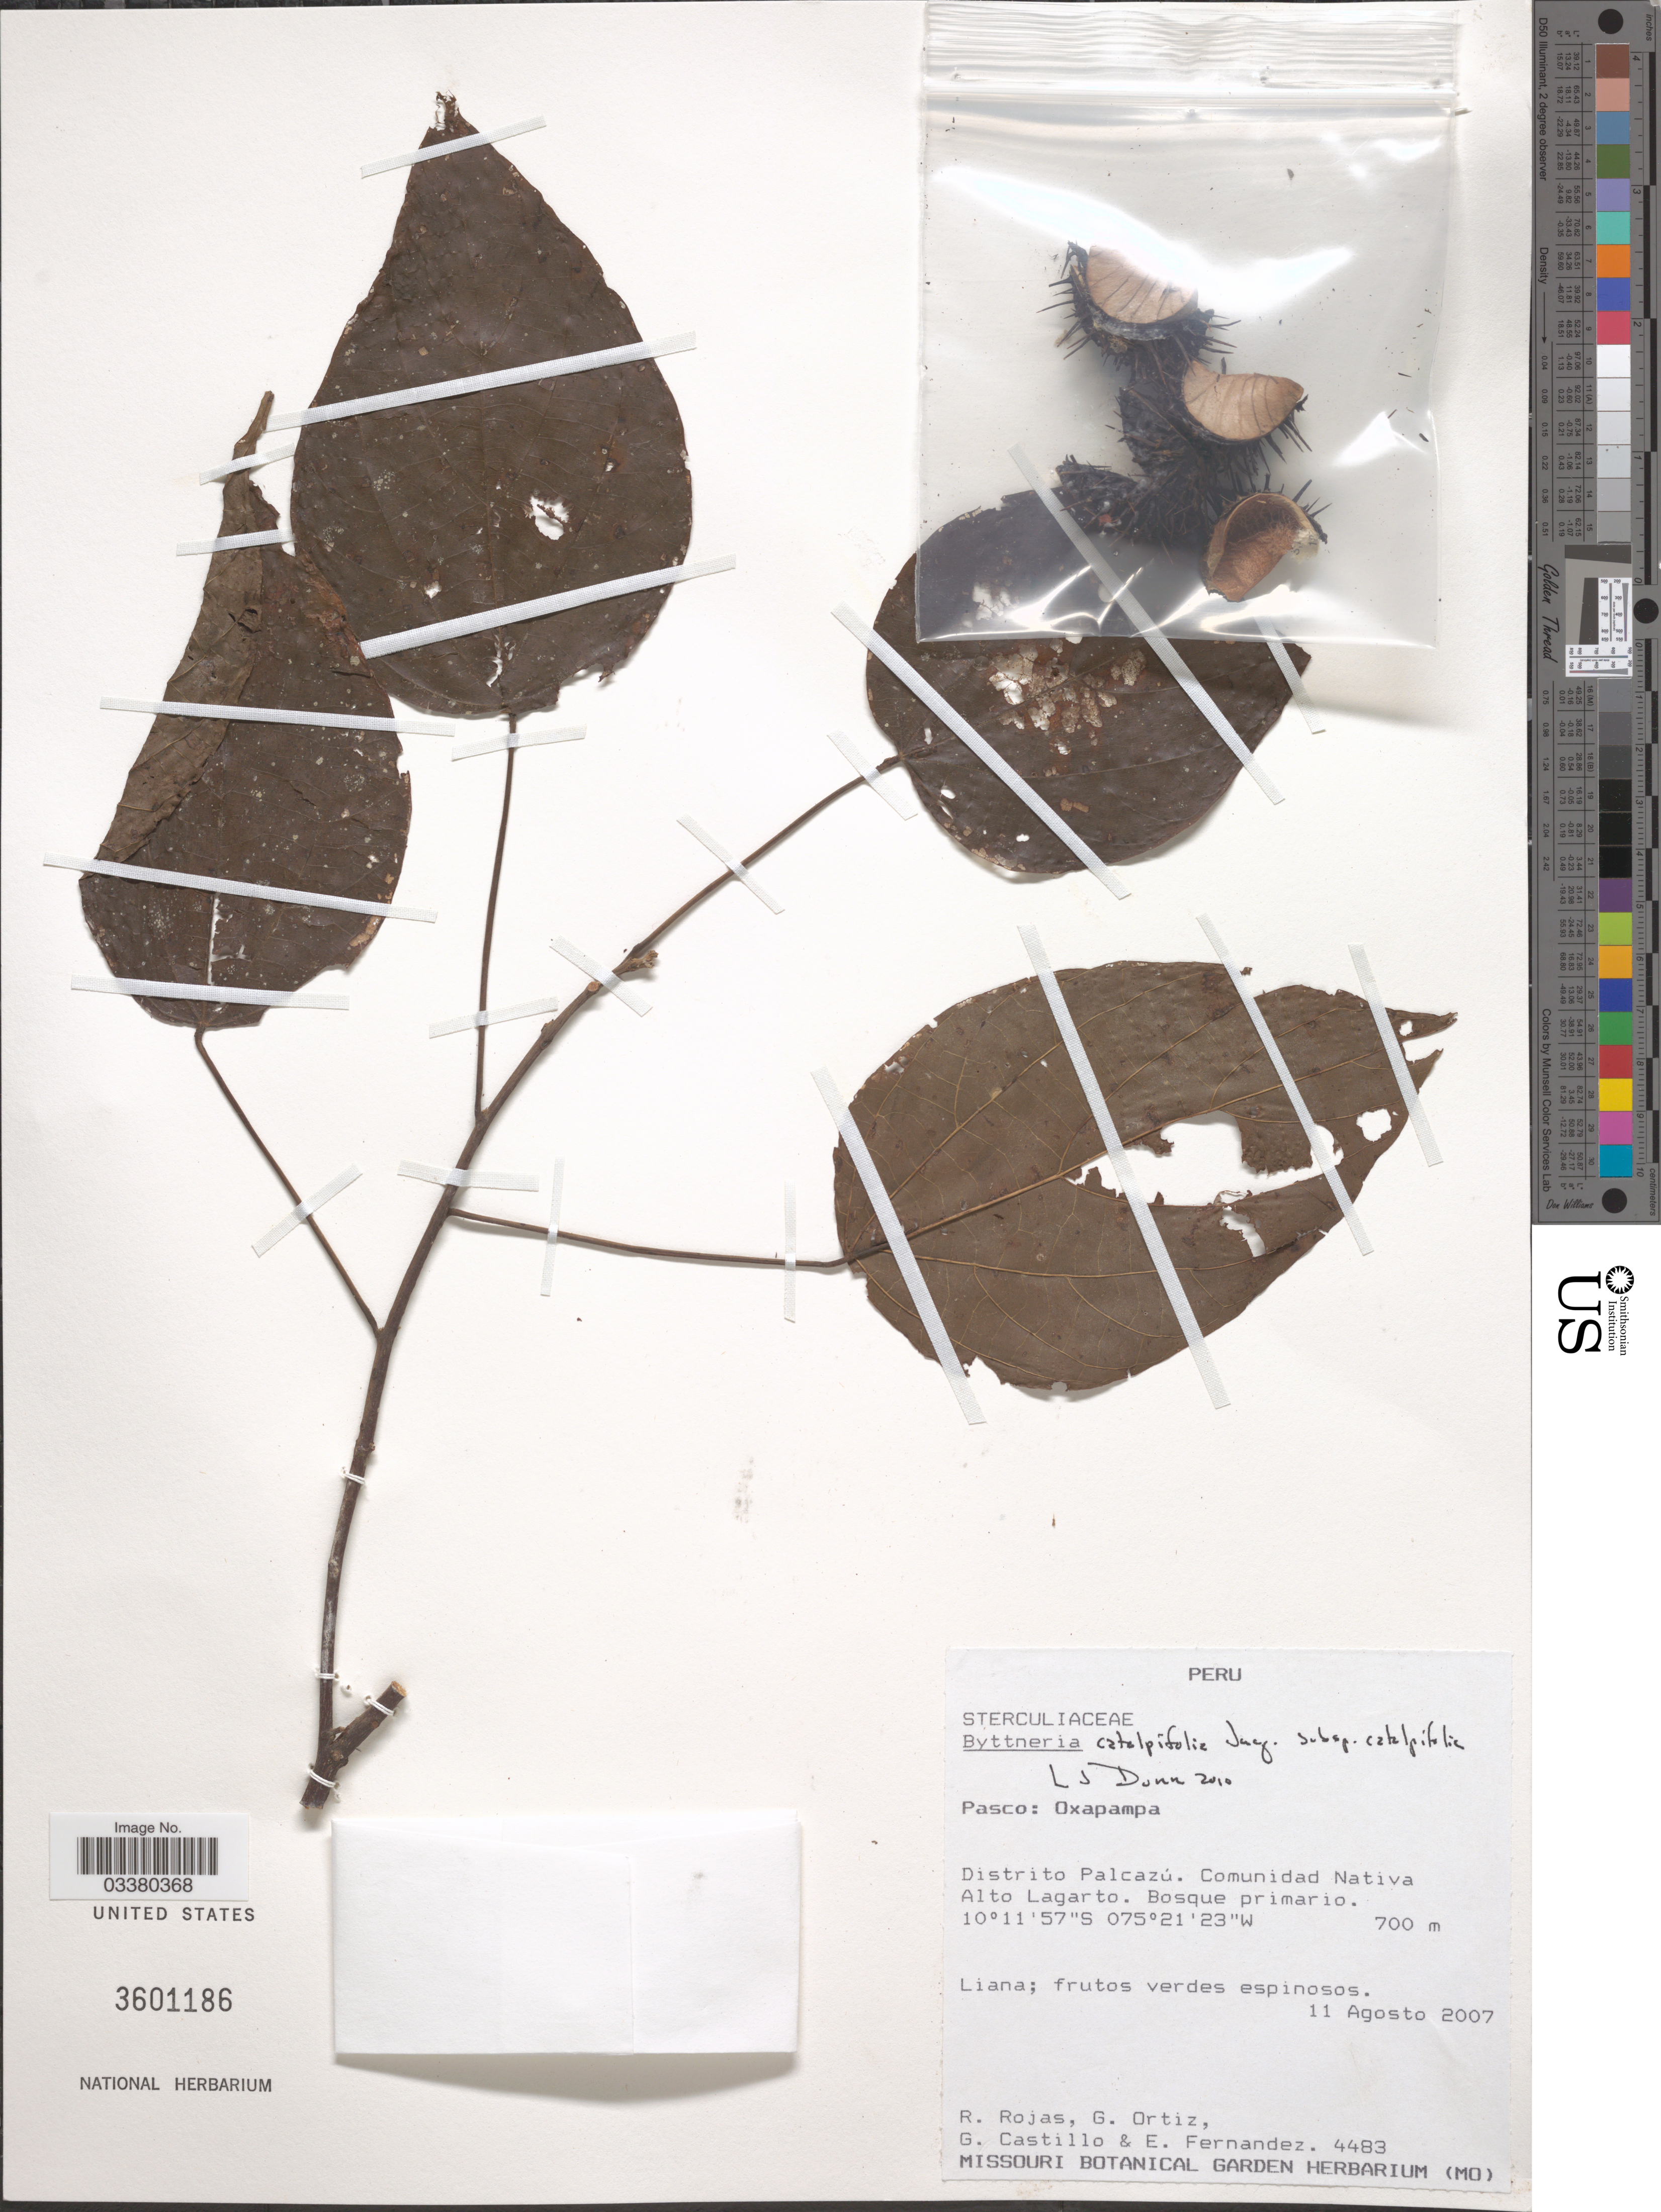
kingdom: Plantae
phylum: Tracheophyta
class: Magnoliopsida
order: Malvales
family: Malvaceae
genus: Byttneria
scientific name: Byttneria catalpifolia subsp. catalpifolia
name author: Jacq.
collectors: R. Rojas, G. Ortiz, G. Castillo & E. Fernandez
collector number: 4483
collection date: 2007-08-11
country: Peru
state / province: Pasco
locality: Oxapampa. Distrito Palcazú. Comunidad Nativa Alto Lagarto.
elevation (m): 700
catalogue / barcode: US 3601186